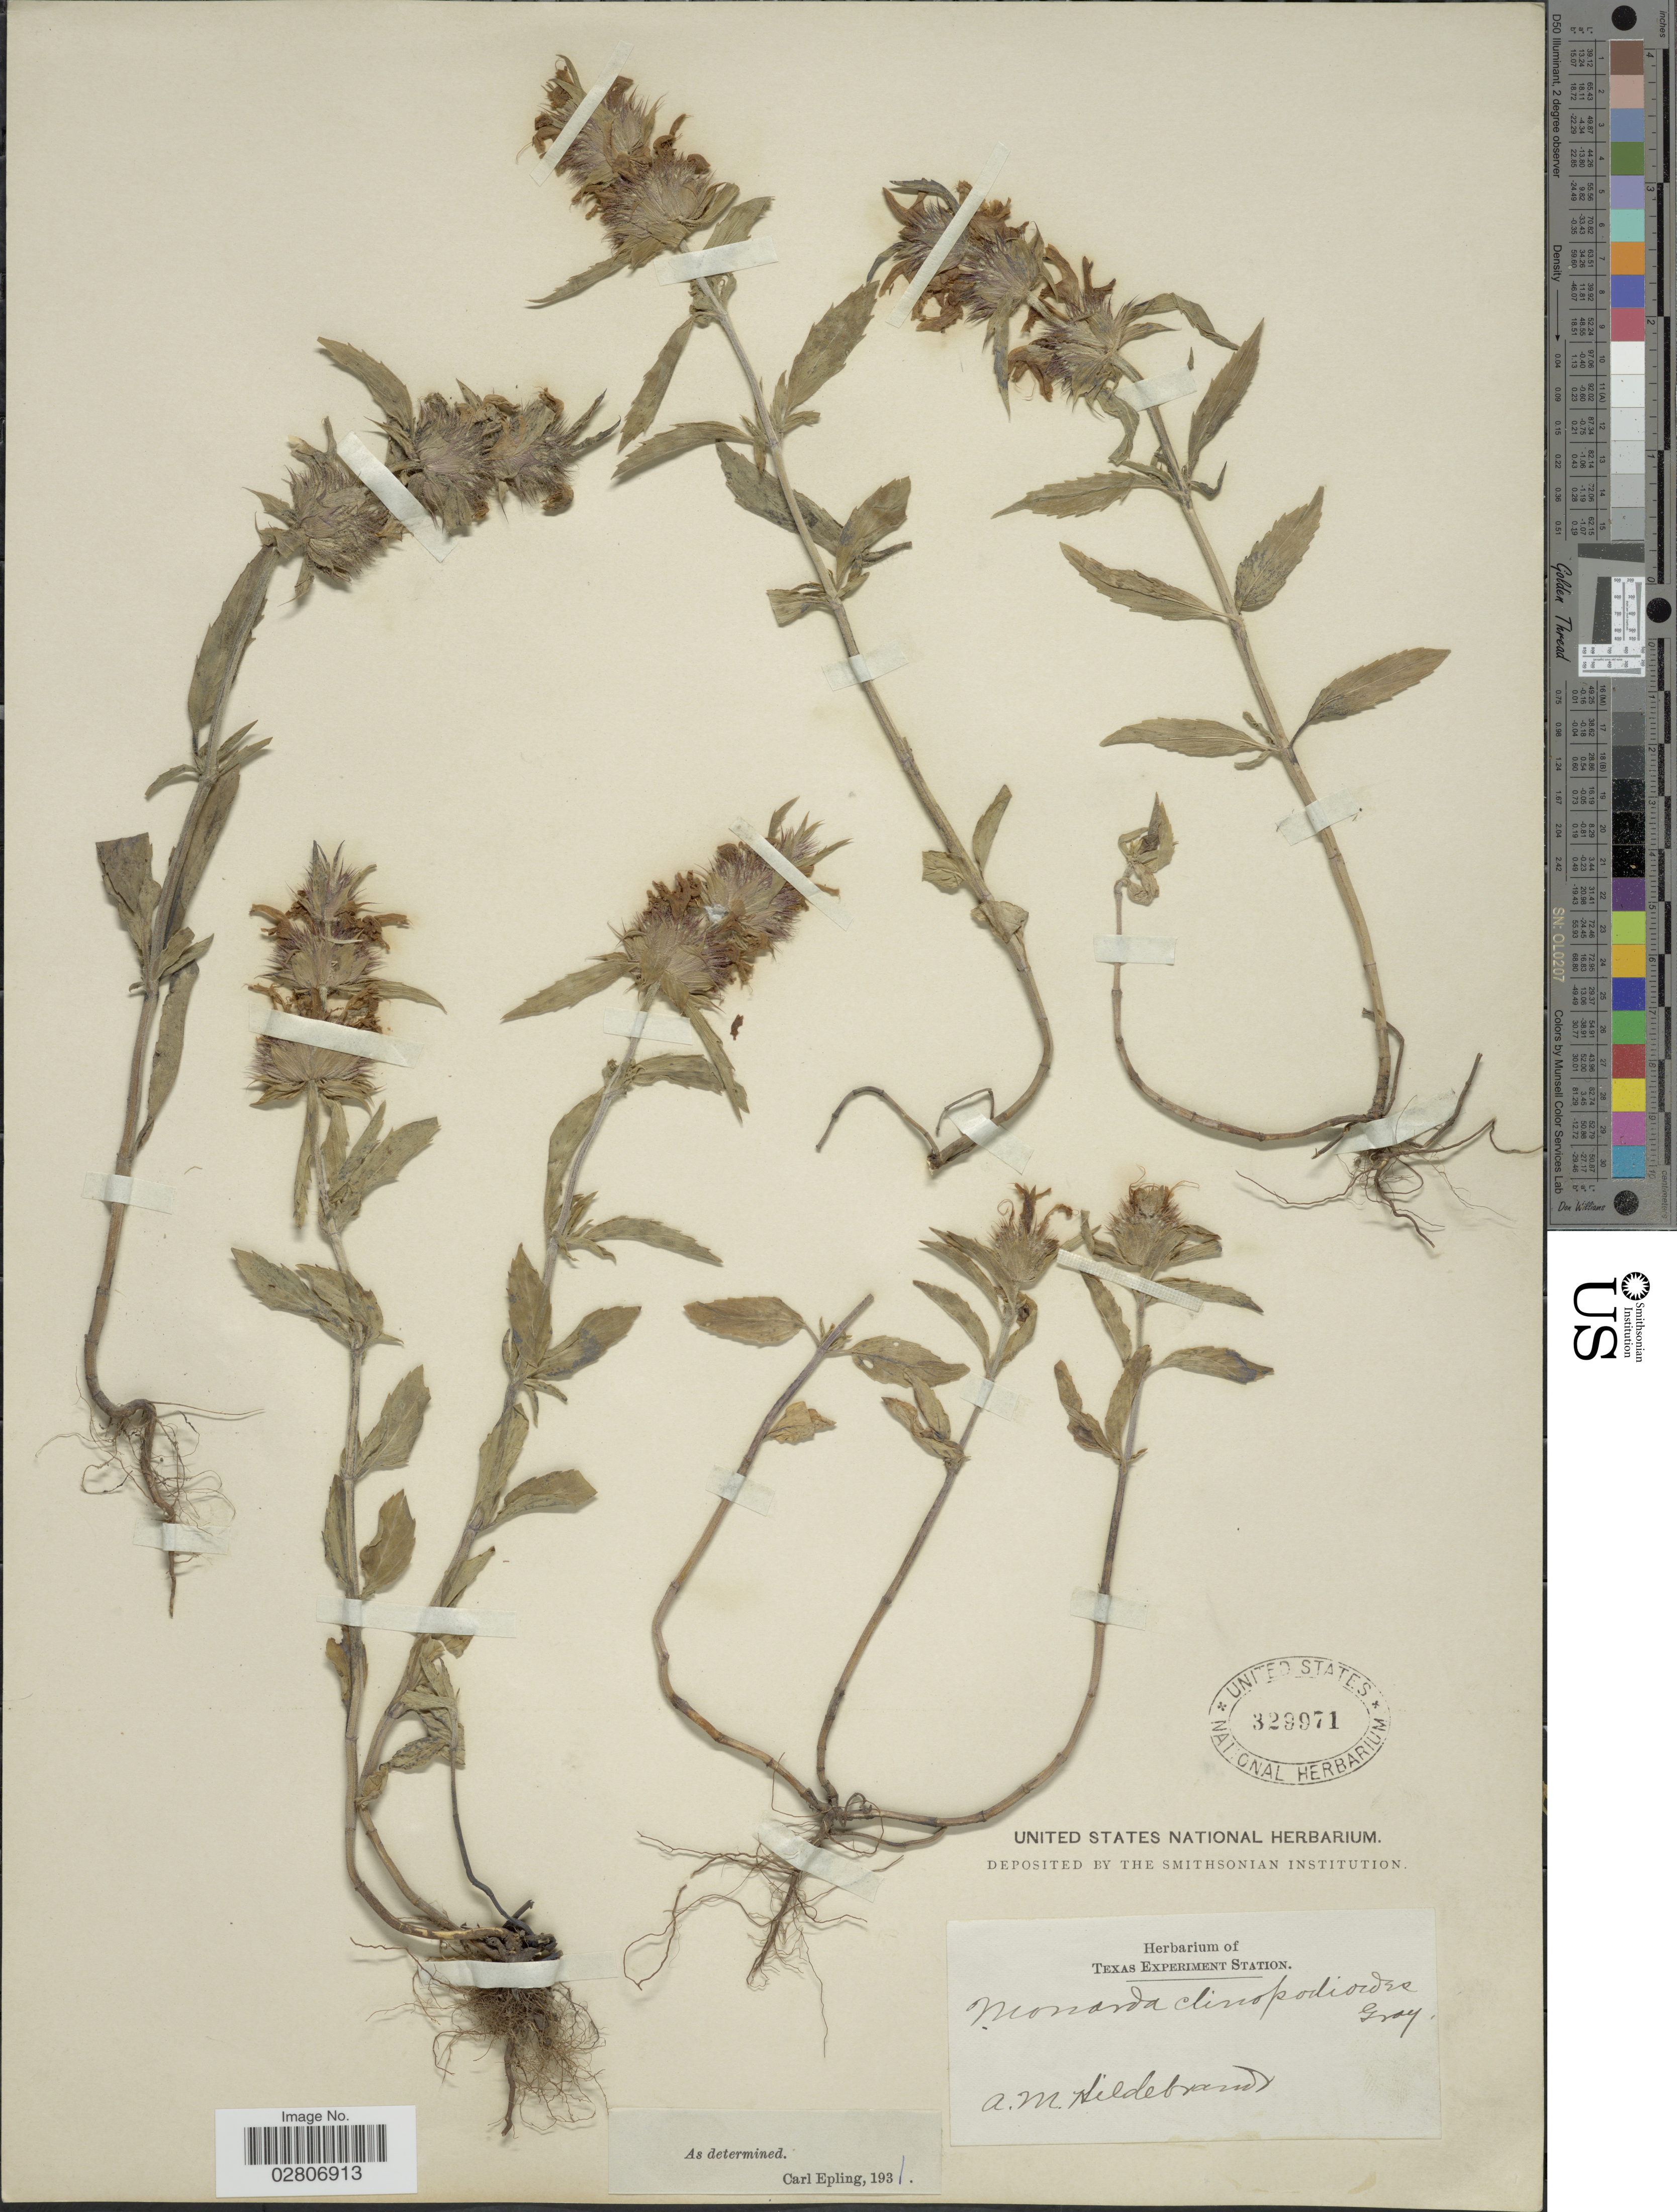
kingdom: Plantae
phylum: Tracheophyta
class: Magnoliopsida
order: Lamiales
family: Lamiaceae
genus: Monarda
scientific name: Monarda clinopodioides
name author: A. Gray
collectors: A. Hildebrand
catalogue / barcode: US 329971